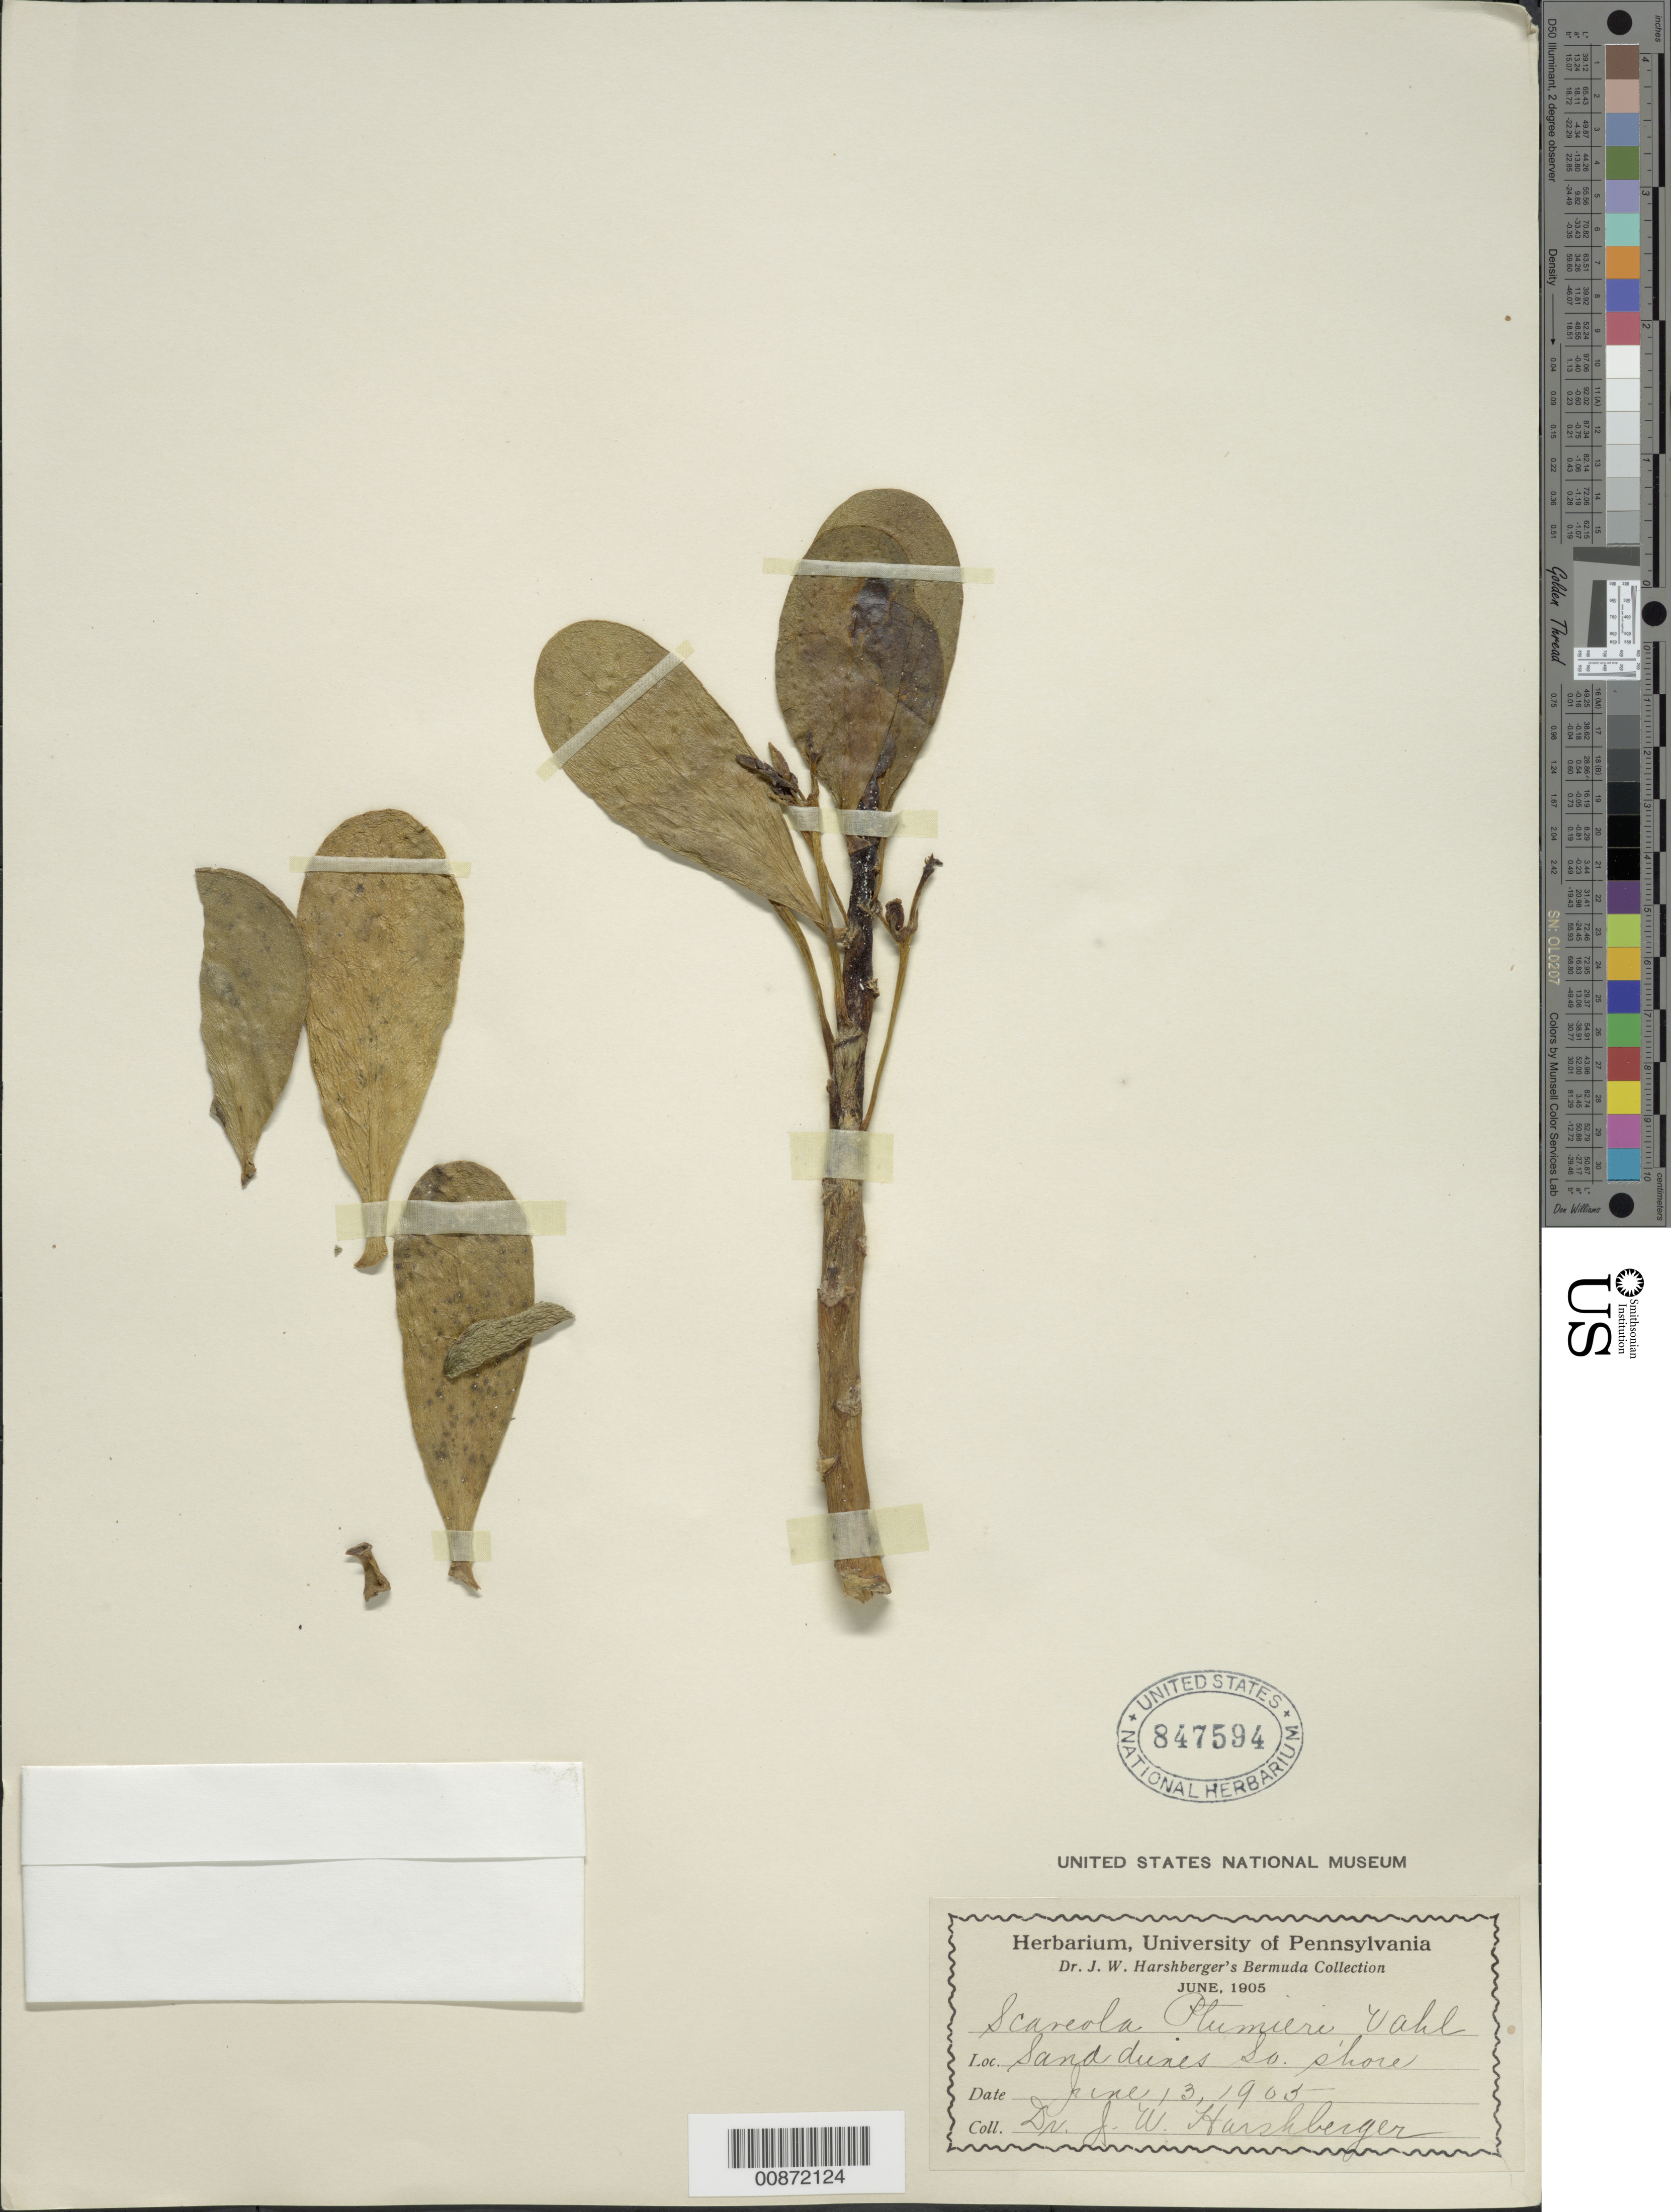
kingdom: Plantae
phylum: Tracheophyta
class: Magnoliopsida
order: Asterales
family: Goodeniaceae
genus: Scaevola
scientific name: Scaevola plumieri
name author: (L.) Vahl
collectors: J. A. Harshberger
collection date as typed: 13 Jun 1905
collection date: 1905-06-13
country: Bermuda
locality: South shore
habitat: Sand dunes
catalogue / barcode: US 847594